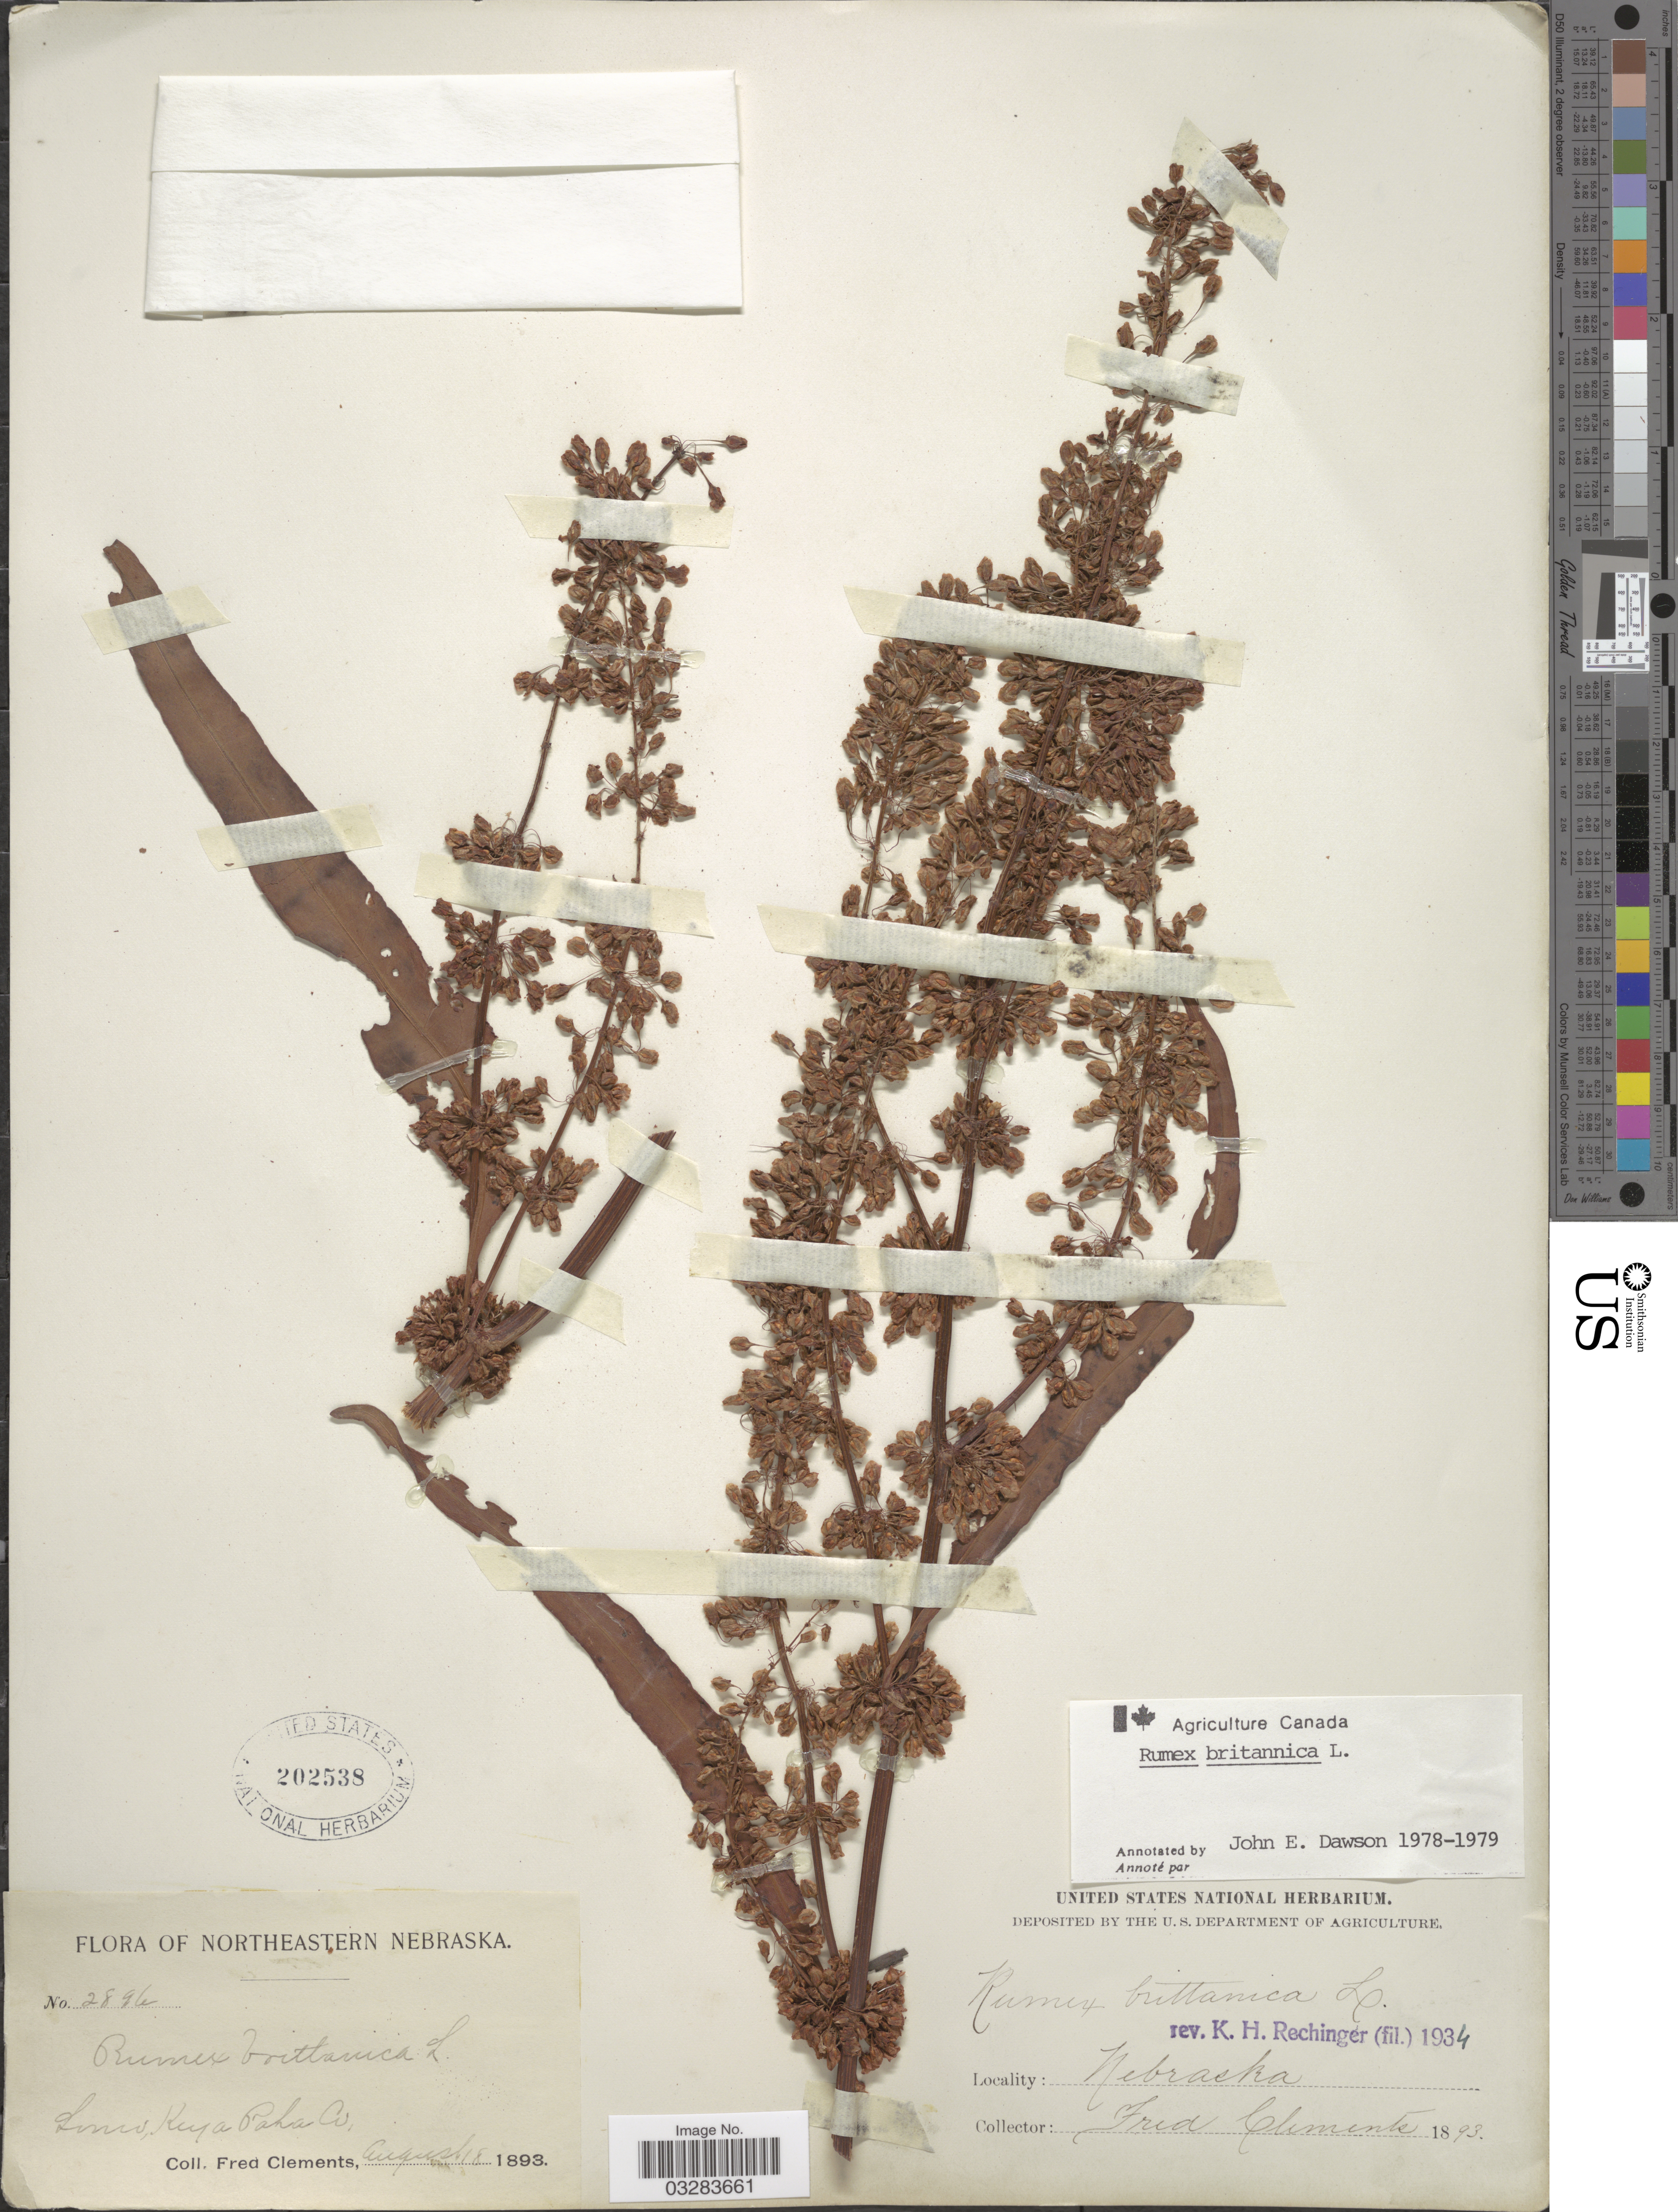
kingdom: Plantae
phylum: Tracheophyta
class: Magnoliopsida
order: Caryophyllales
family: Polygonaceae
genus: Rumex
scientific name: Rumex britannica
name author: L.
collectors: F. Clements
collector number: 289b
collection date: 1893-08-18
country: United States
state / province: Nebraska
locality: Northeastern Nebraska. Lomo, Keya Paha Co.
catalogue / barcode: US 202538